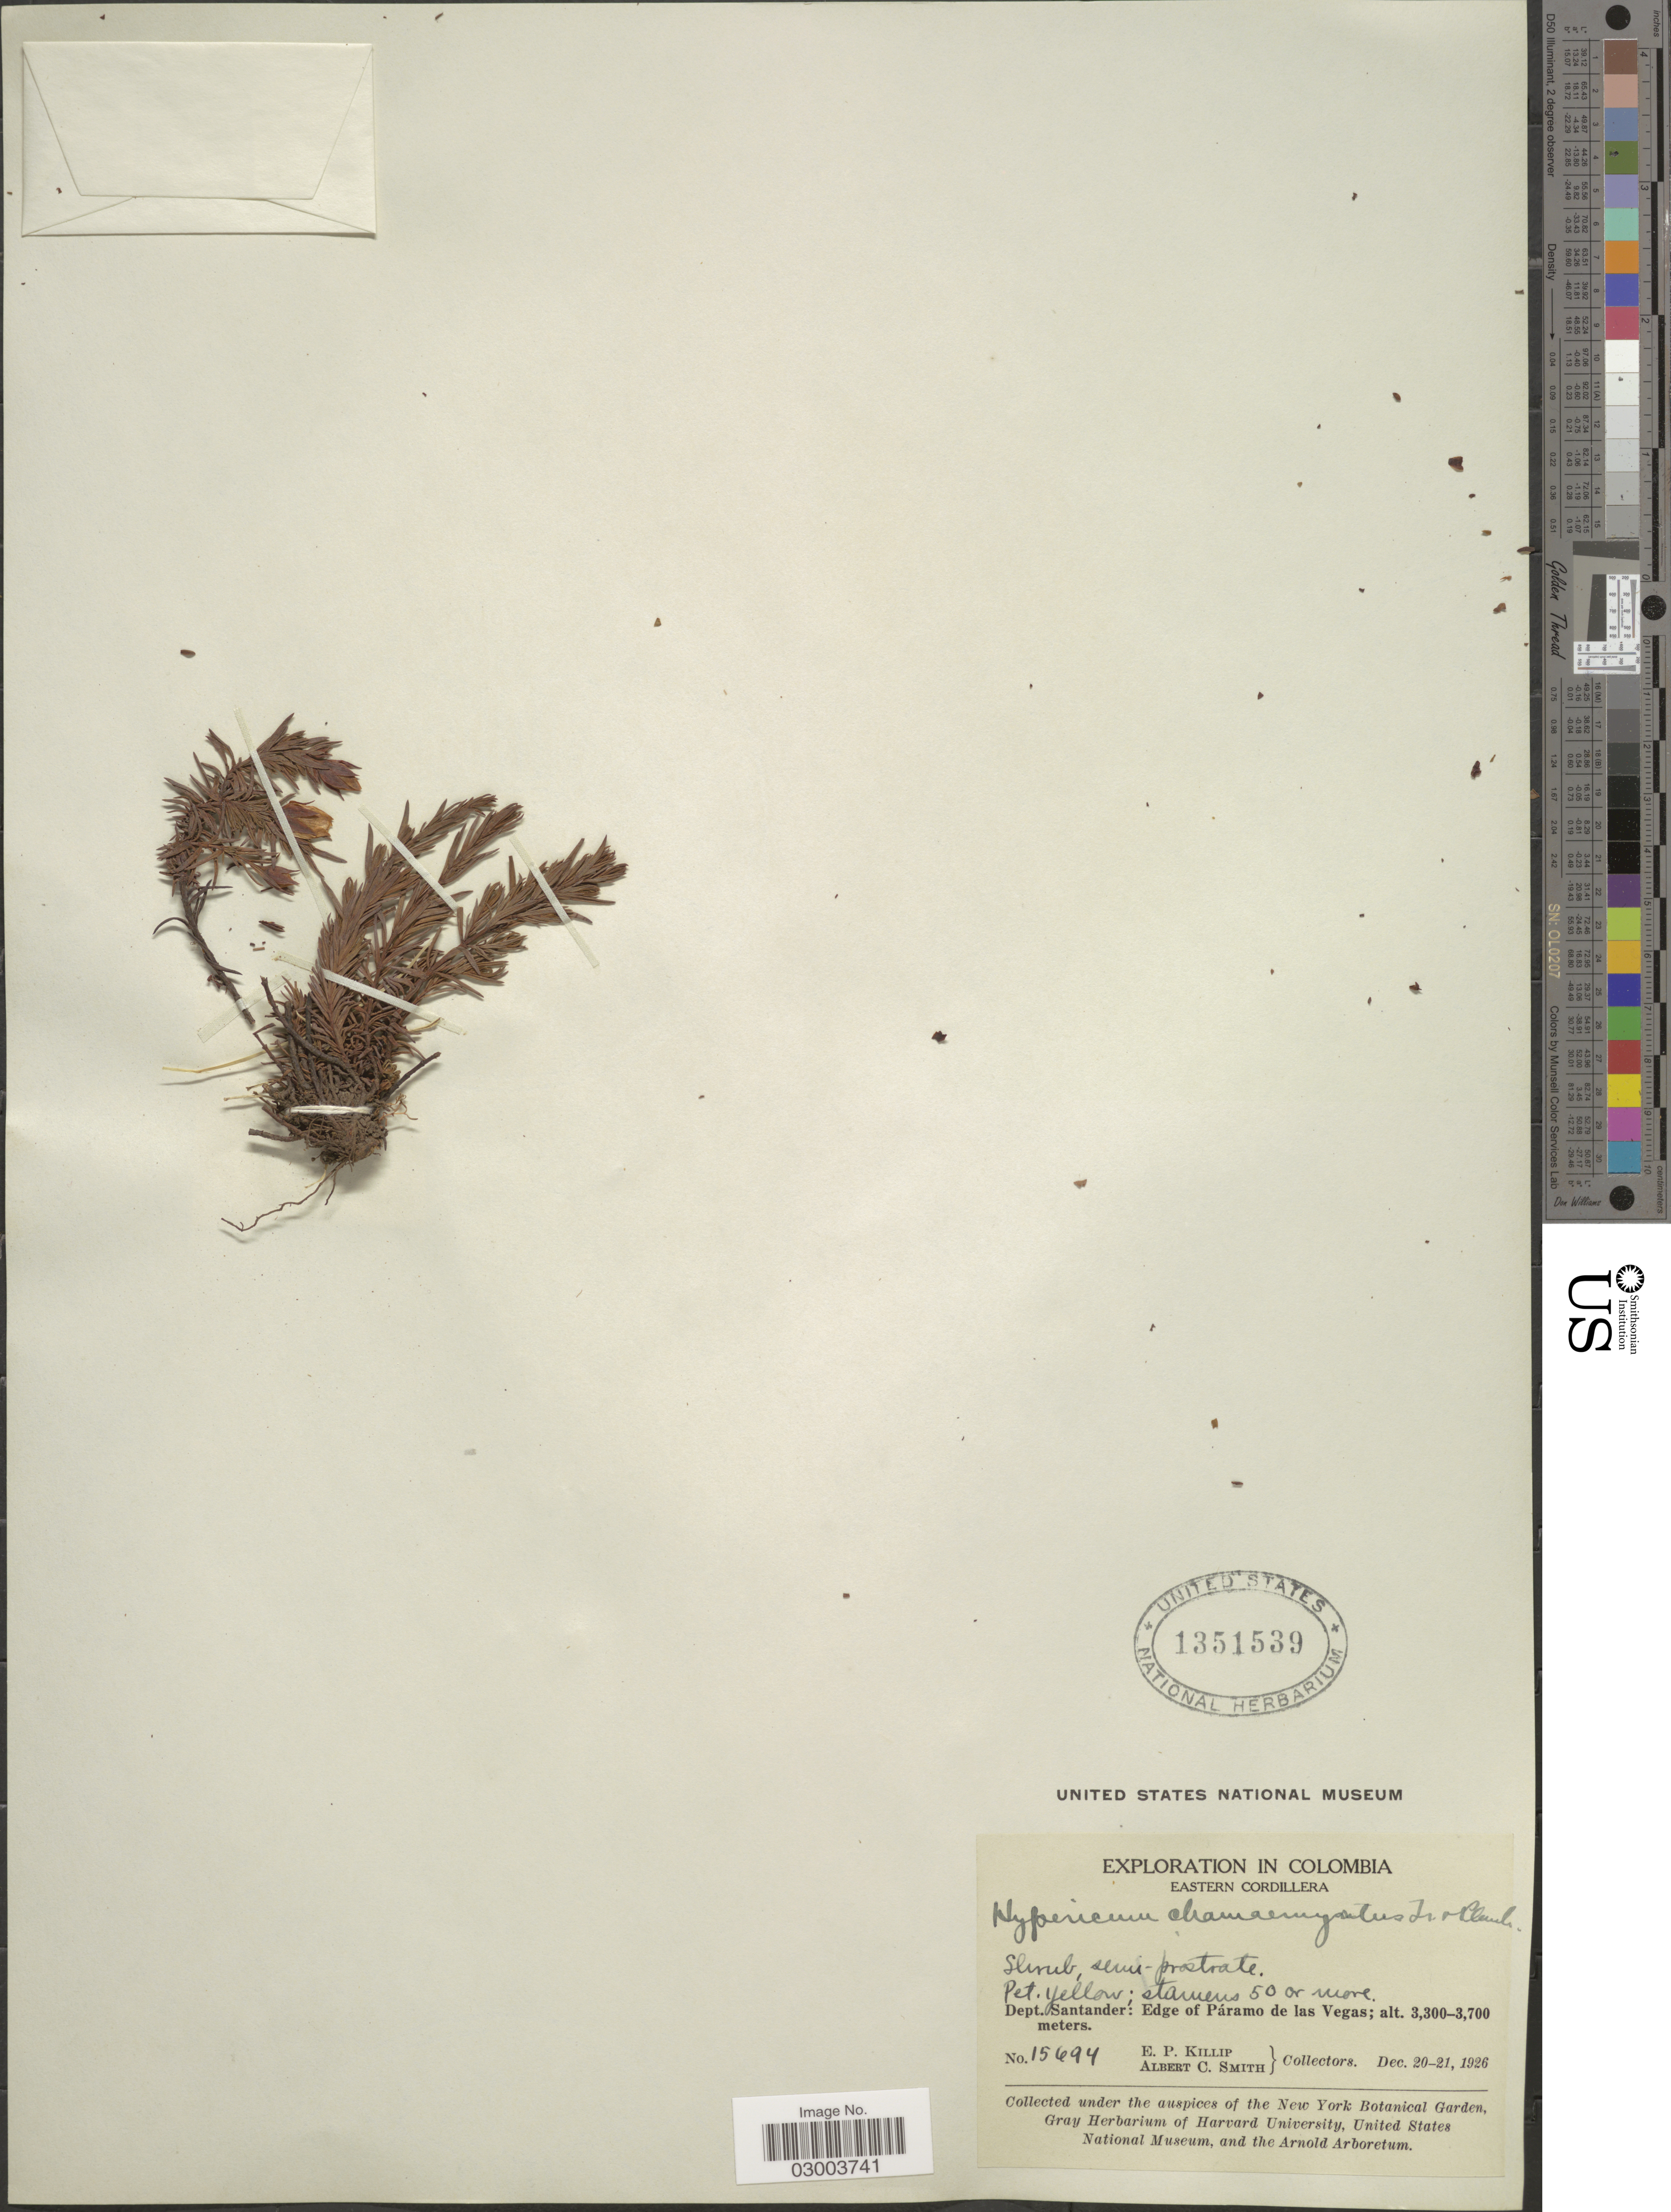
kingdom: Plantae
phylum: Tracheophyta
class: Magnoliopsida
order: Malpighiales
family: Hypericaceae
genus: Hypericum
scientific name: Hypericum garciae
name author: Pierce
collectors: E. P. Killip & A. C. Smith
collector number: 15694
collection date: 1926-12-20/1926-12-21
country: Colombia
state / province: Santander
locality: Eastern Cordillera, Dept. Santander: Edge of Páramo de las Vegas.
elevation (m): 3300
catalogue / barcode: US 1351539